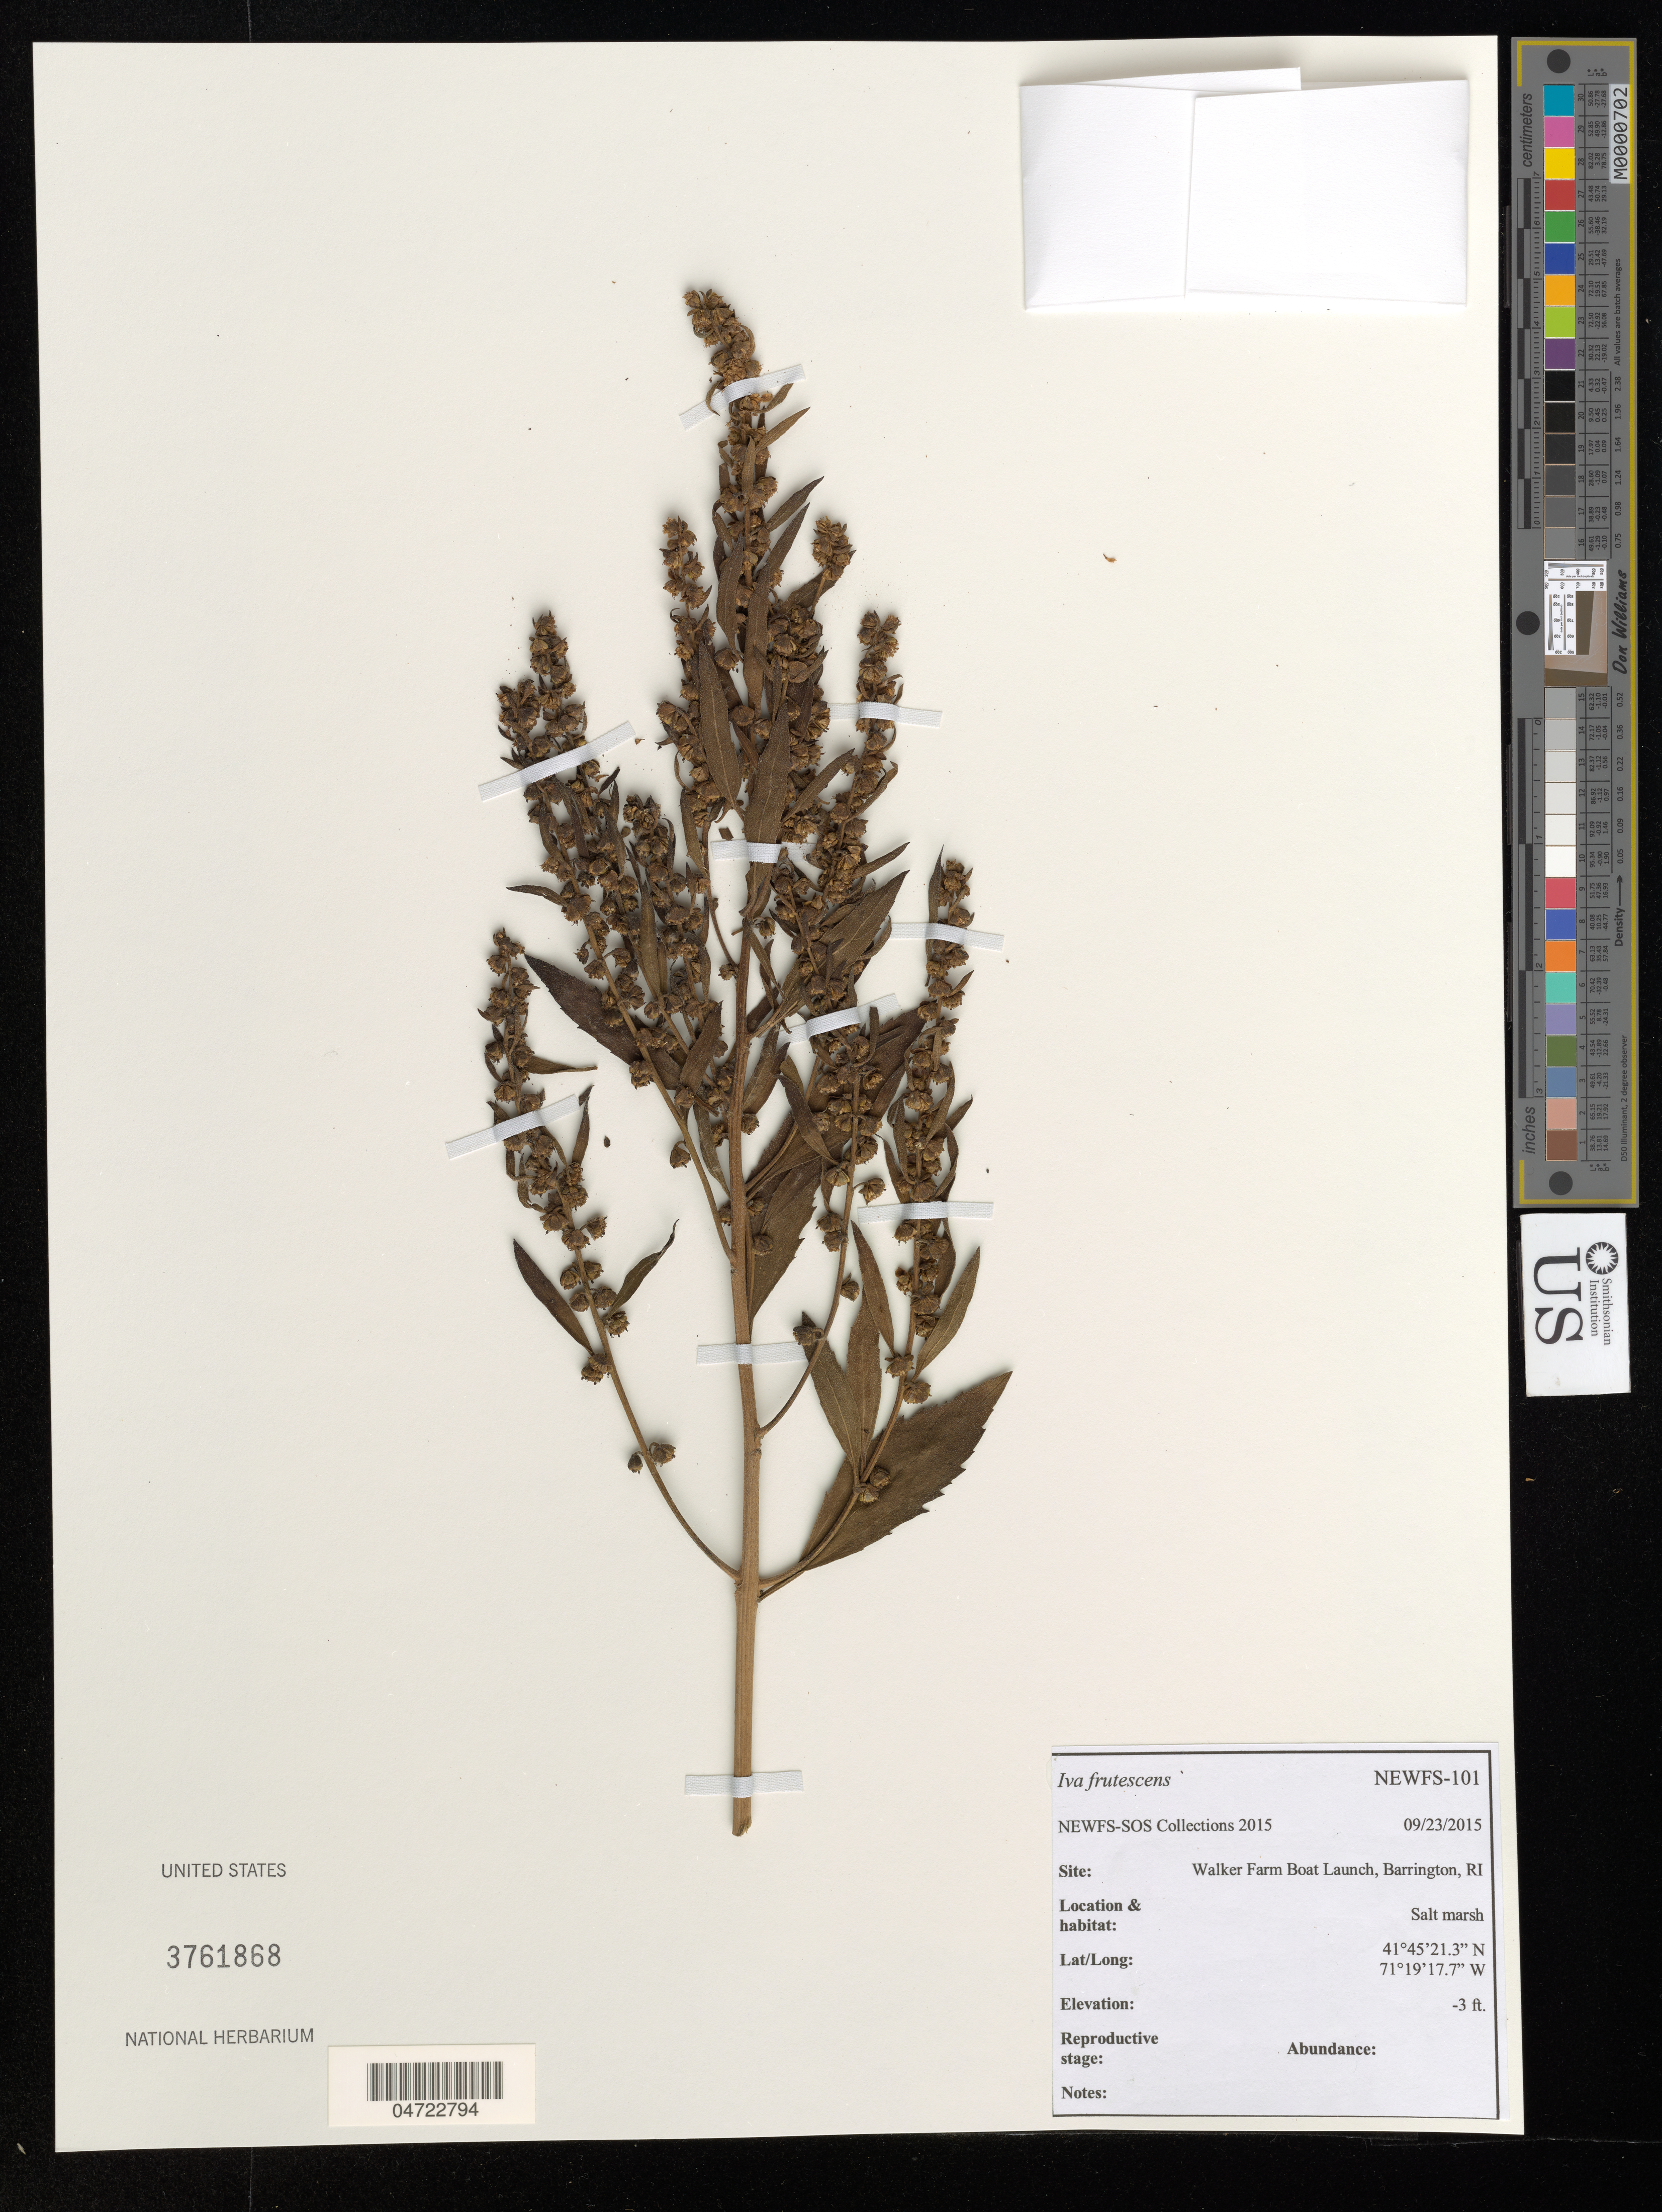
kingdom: Plantae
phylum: Tracheophyta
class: Magnoliopsida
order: Asterales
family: Asteraceae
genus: Iva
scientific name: Iva frutescens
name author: L.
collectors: NEWFS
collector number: NEWFS-101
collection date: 2015-09-23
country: United States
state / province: Rhode Island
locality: Walker Farm Boat Launch, Barrington.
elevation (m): -1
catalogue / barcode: US 3761868